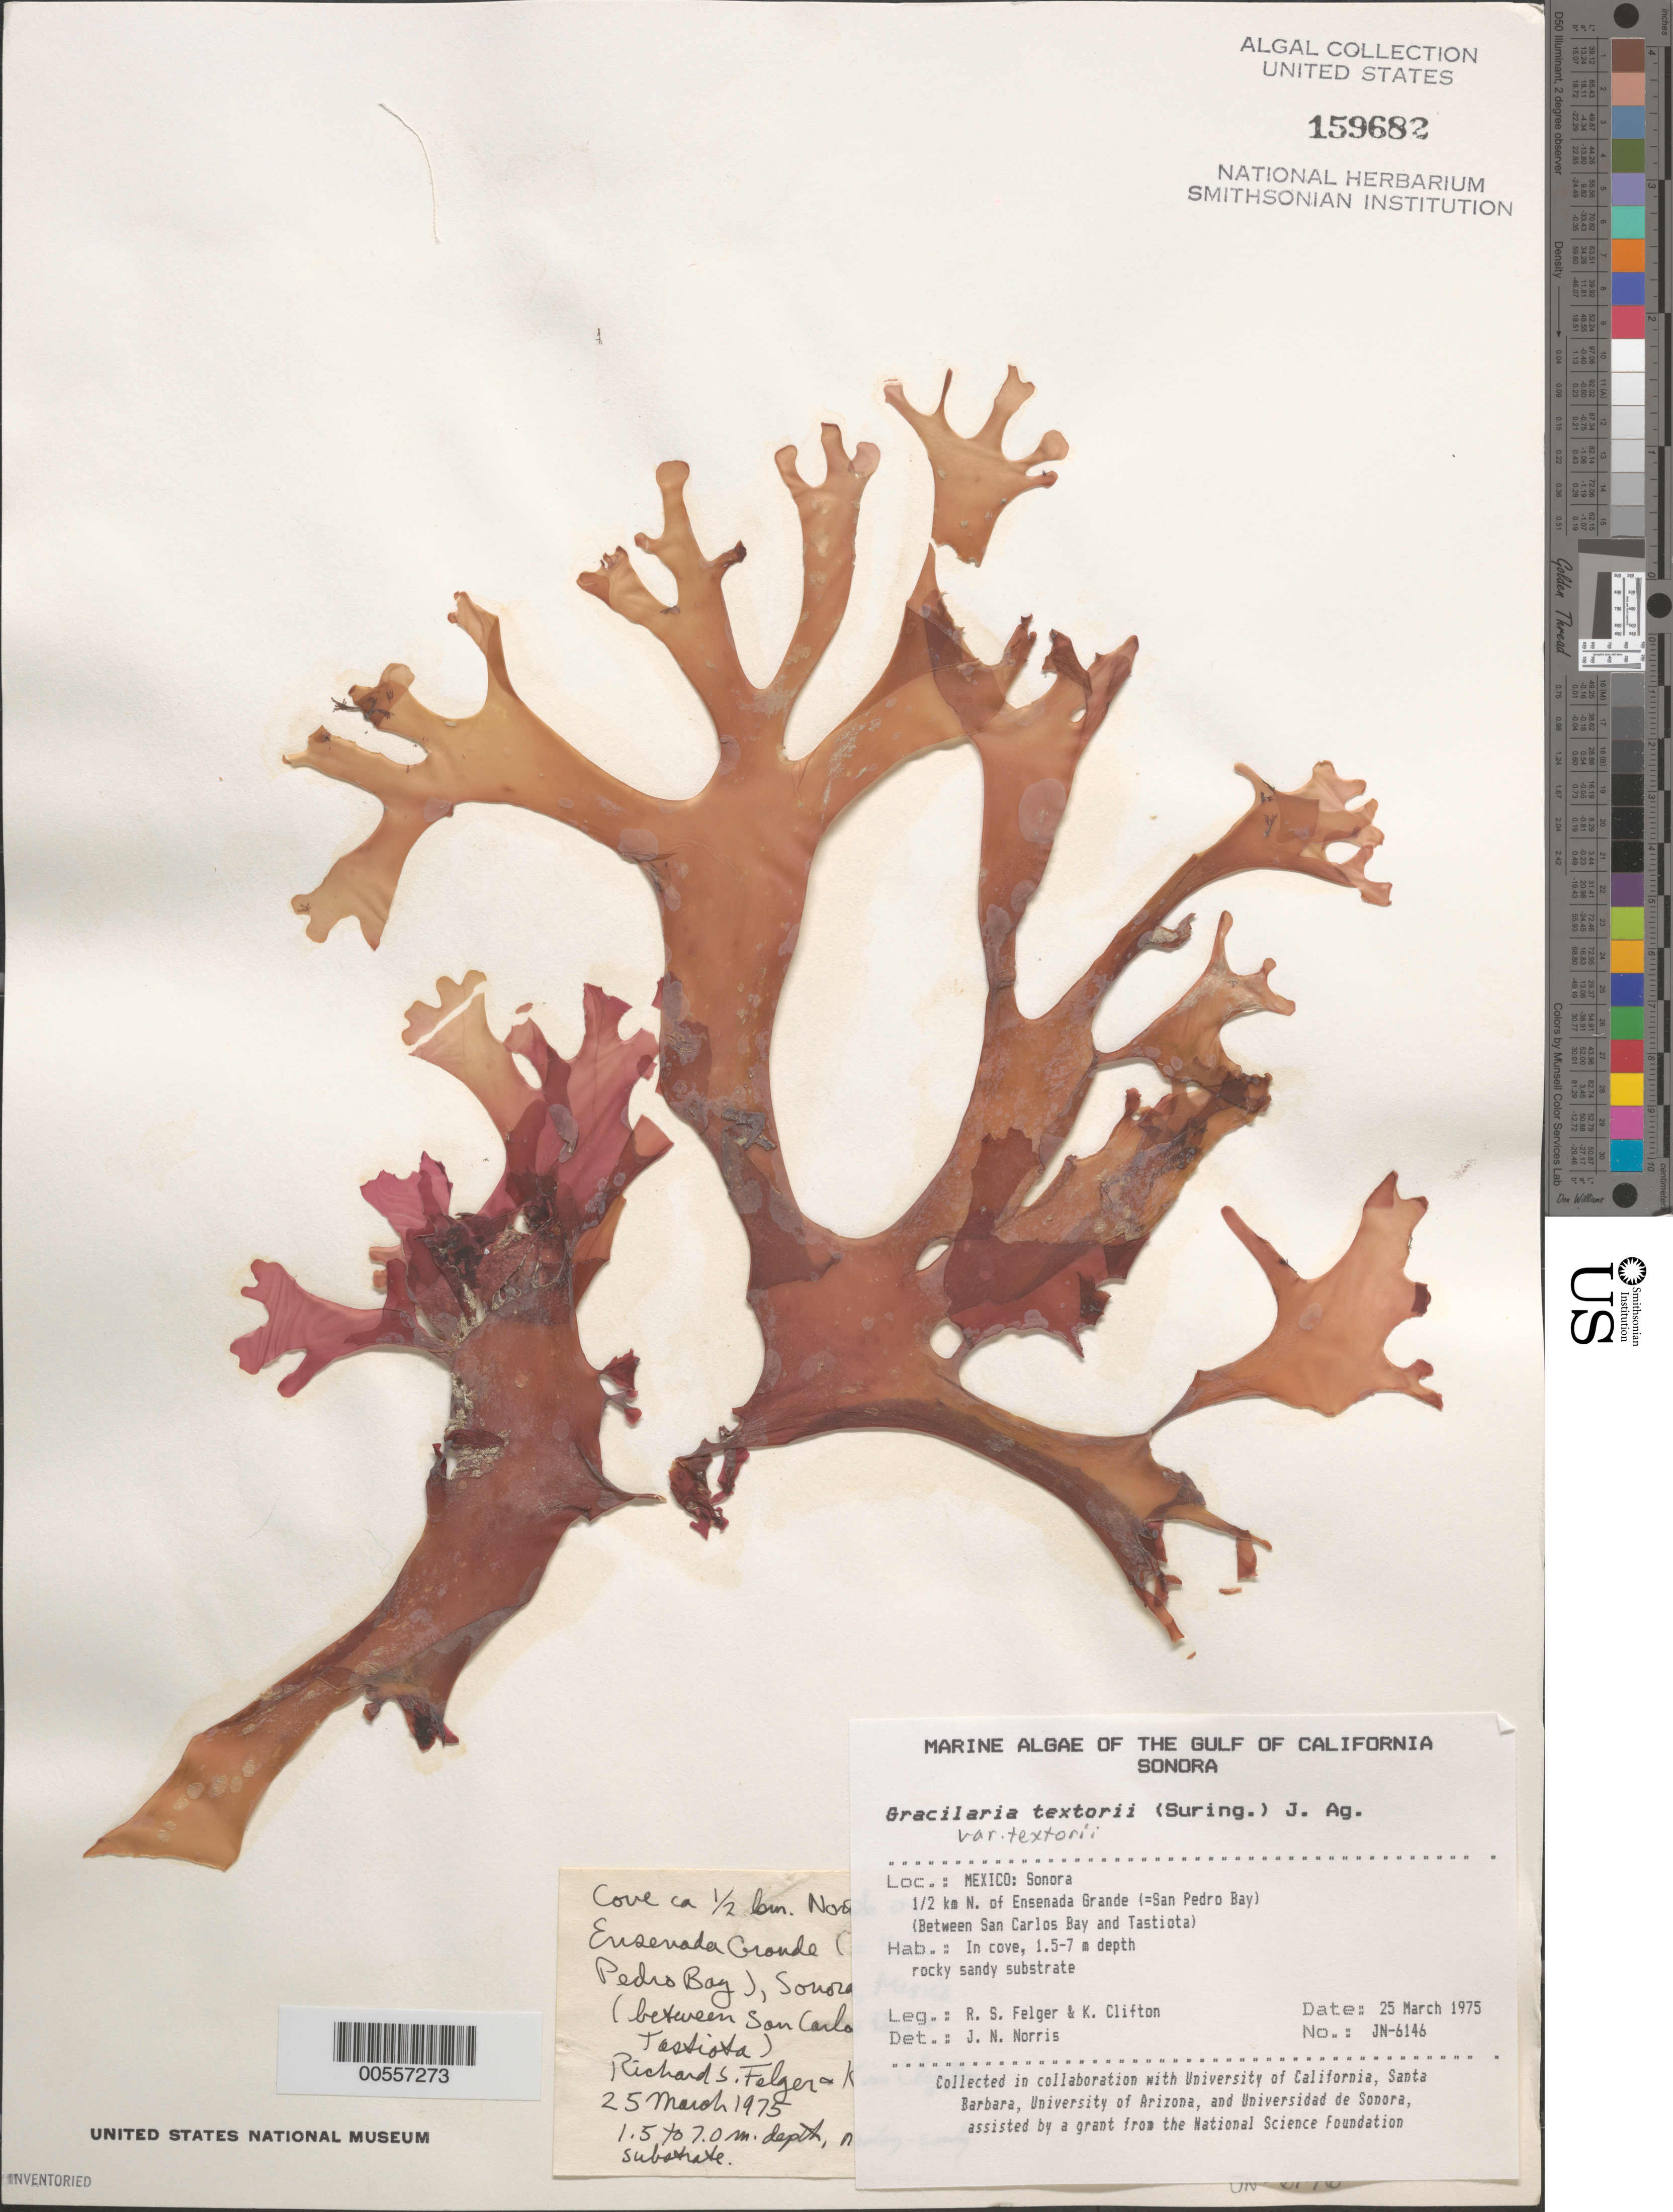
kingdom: Plantae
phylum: Rhodophyta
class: Florideophyceae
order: Gracilariales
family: Gracilariaceae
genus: Gracilaria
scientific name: Gracilaria textorii var. textorii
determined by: Norris, James N.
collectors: R. S. Felger & K. Cliffton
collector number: Jn-6146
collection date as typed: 25 Mar 1975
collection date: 1975-03-25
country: Mexico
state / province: Sonora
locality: Cove 0.5 km north of Ensenada Grande (San Pedro Bay), between Bahia San Carlos and Tastiota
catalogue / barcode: US 159682